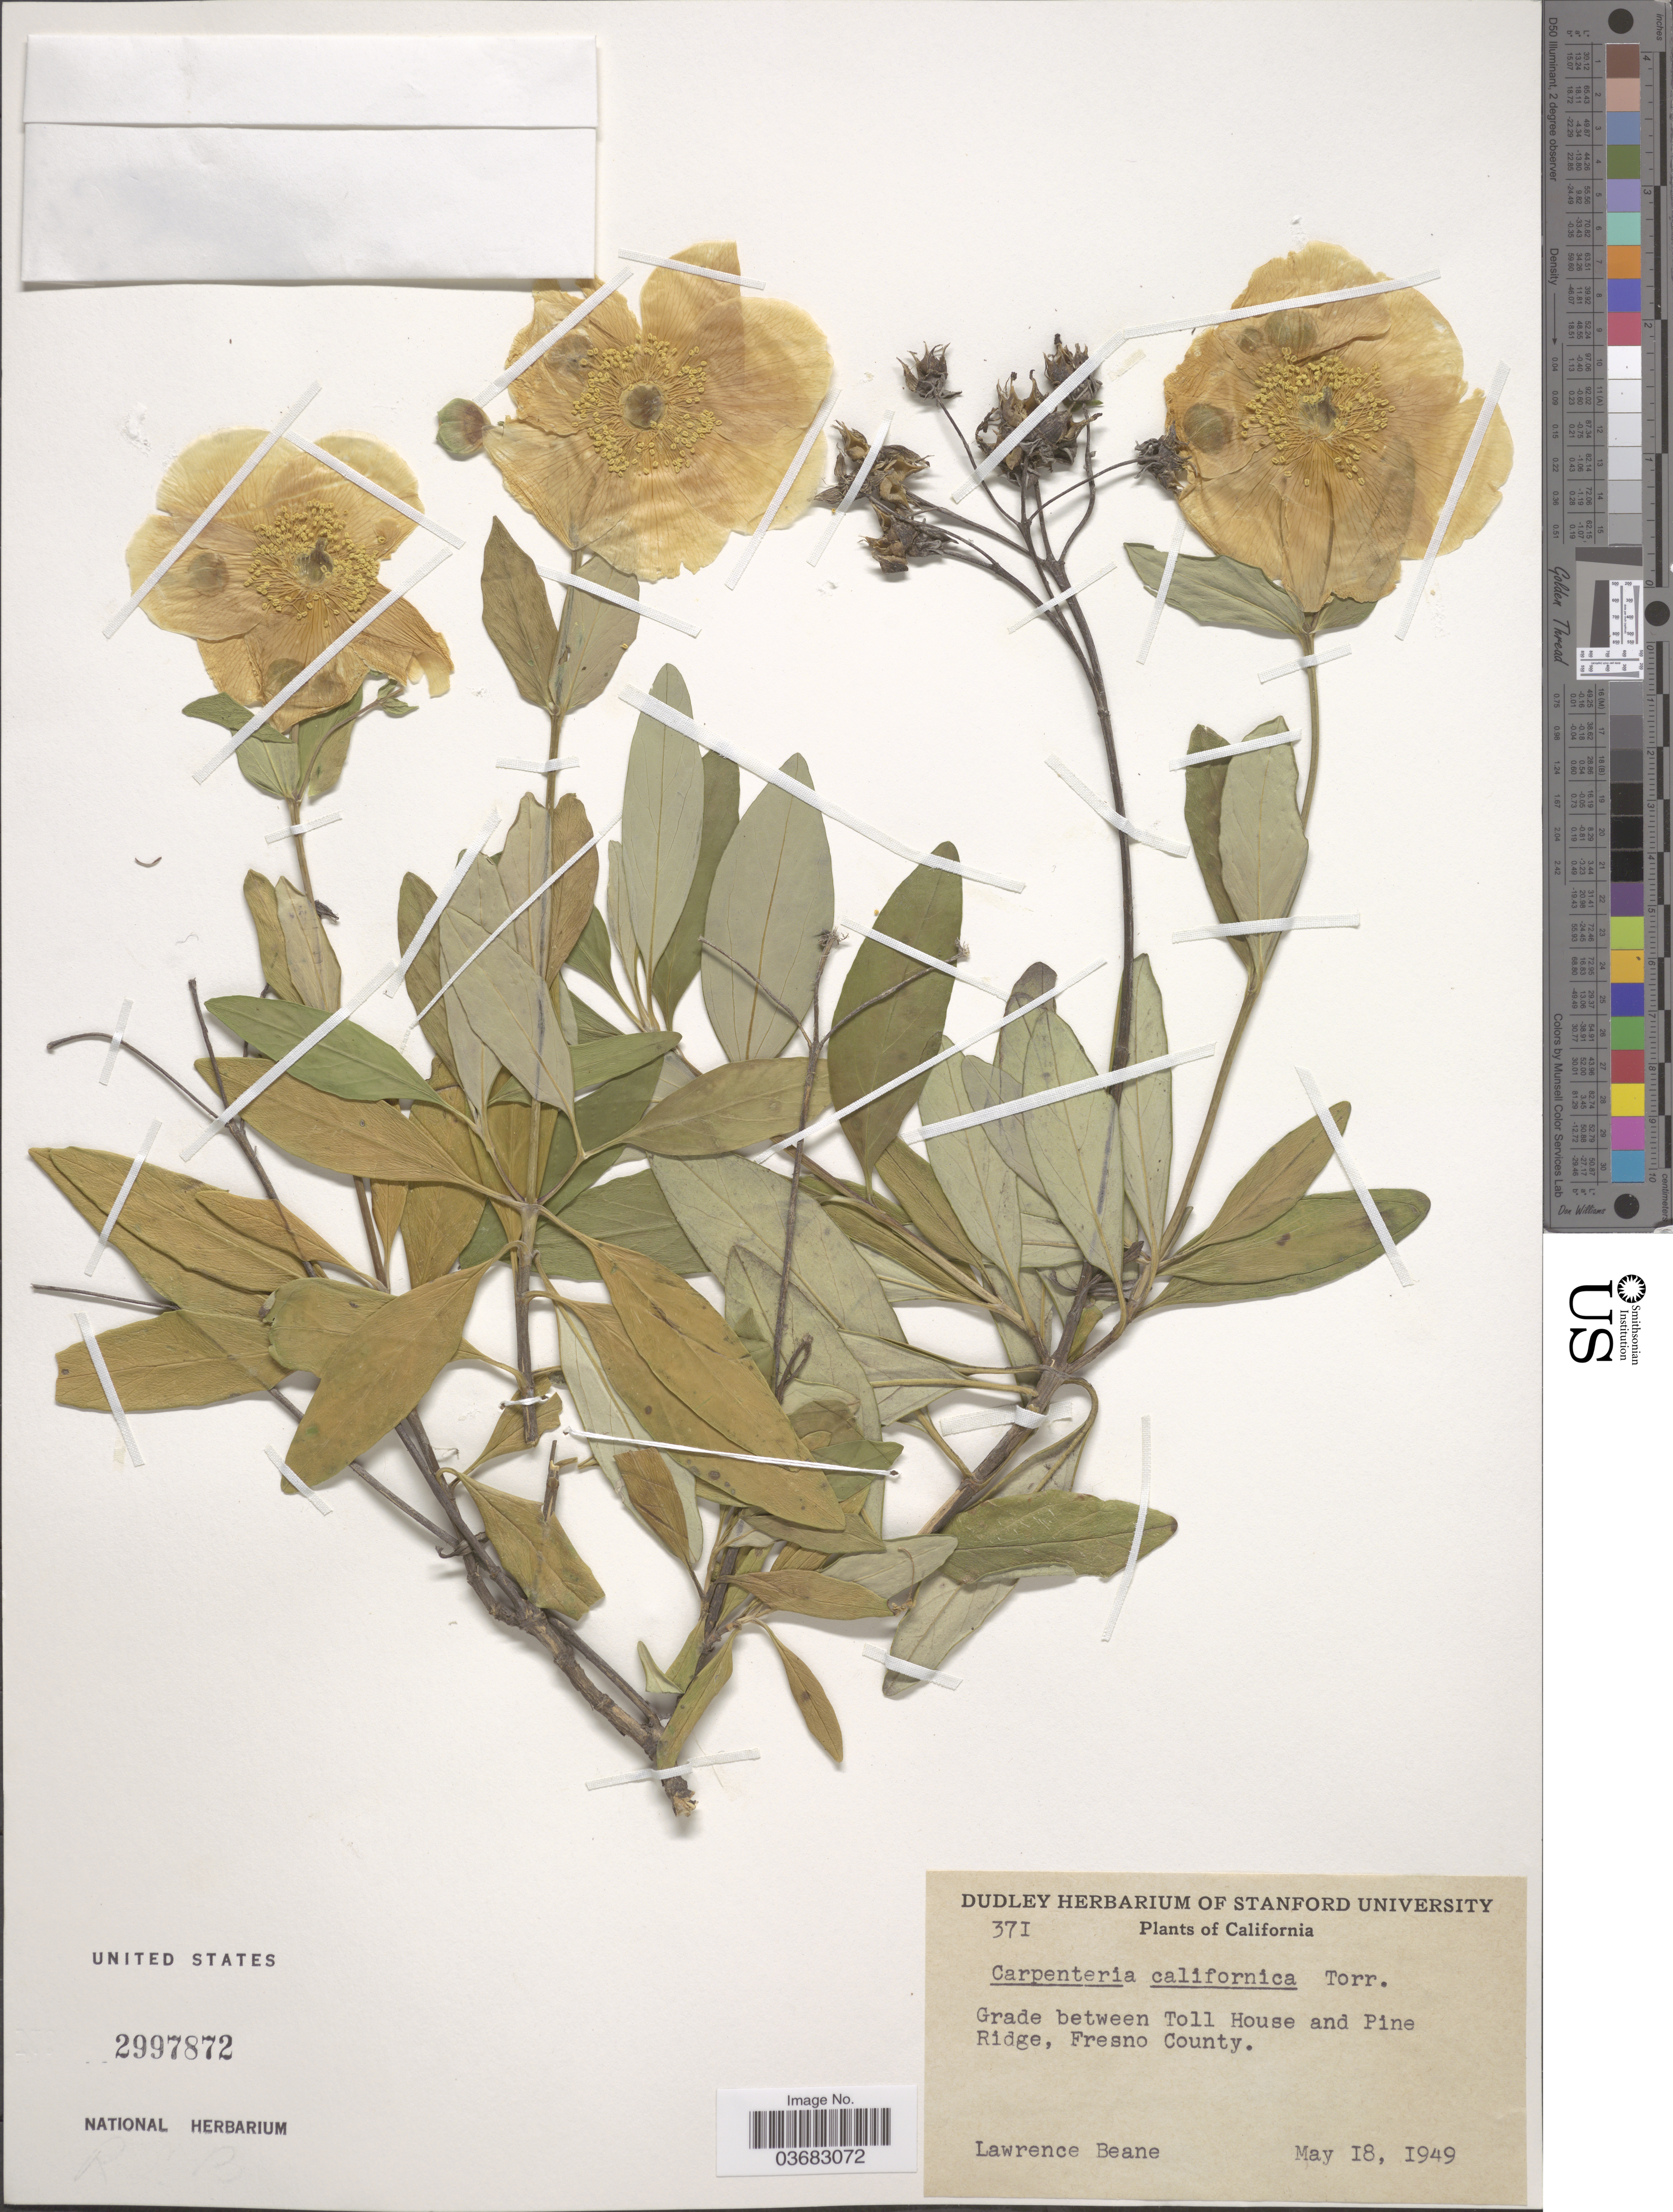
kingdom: Plantae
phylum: Tracheophyta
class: Magnoliopsida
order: Cornales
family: Hydrangeaceae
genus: Carpenteria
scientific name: Carpenteria californica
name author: Torr.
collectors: L. Beane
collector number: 371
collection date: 1949-05-18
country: United States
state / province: California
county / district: Fresno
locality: Grade between Toll House and Pine Ridge, Fresno County.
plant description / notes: Fruit temporarily sampled for micro-CT scanning.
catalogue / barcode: US 2997872